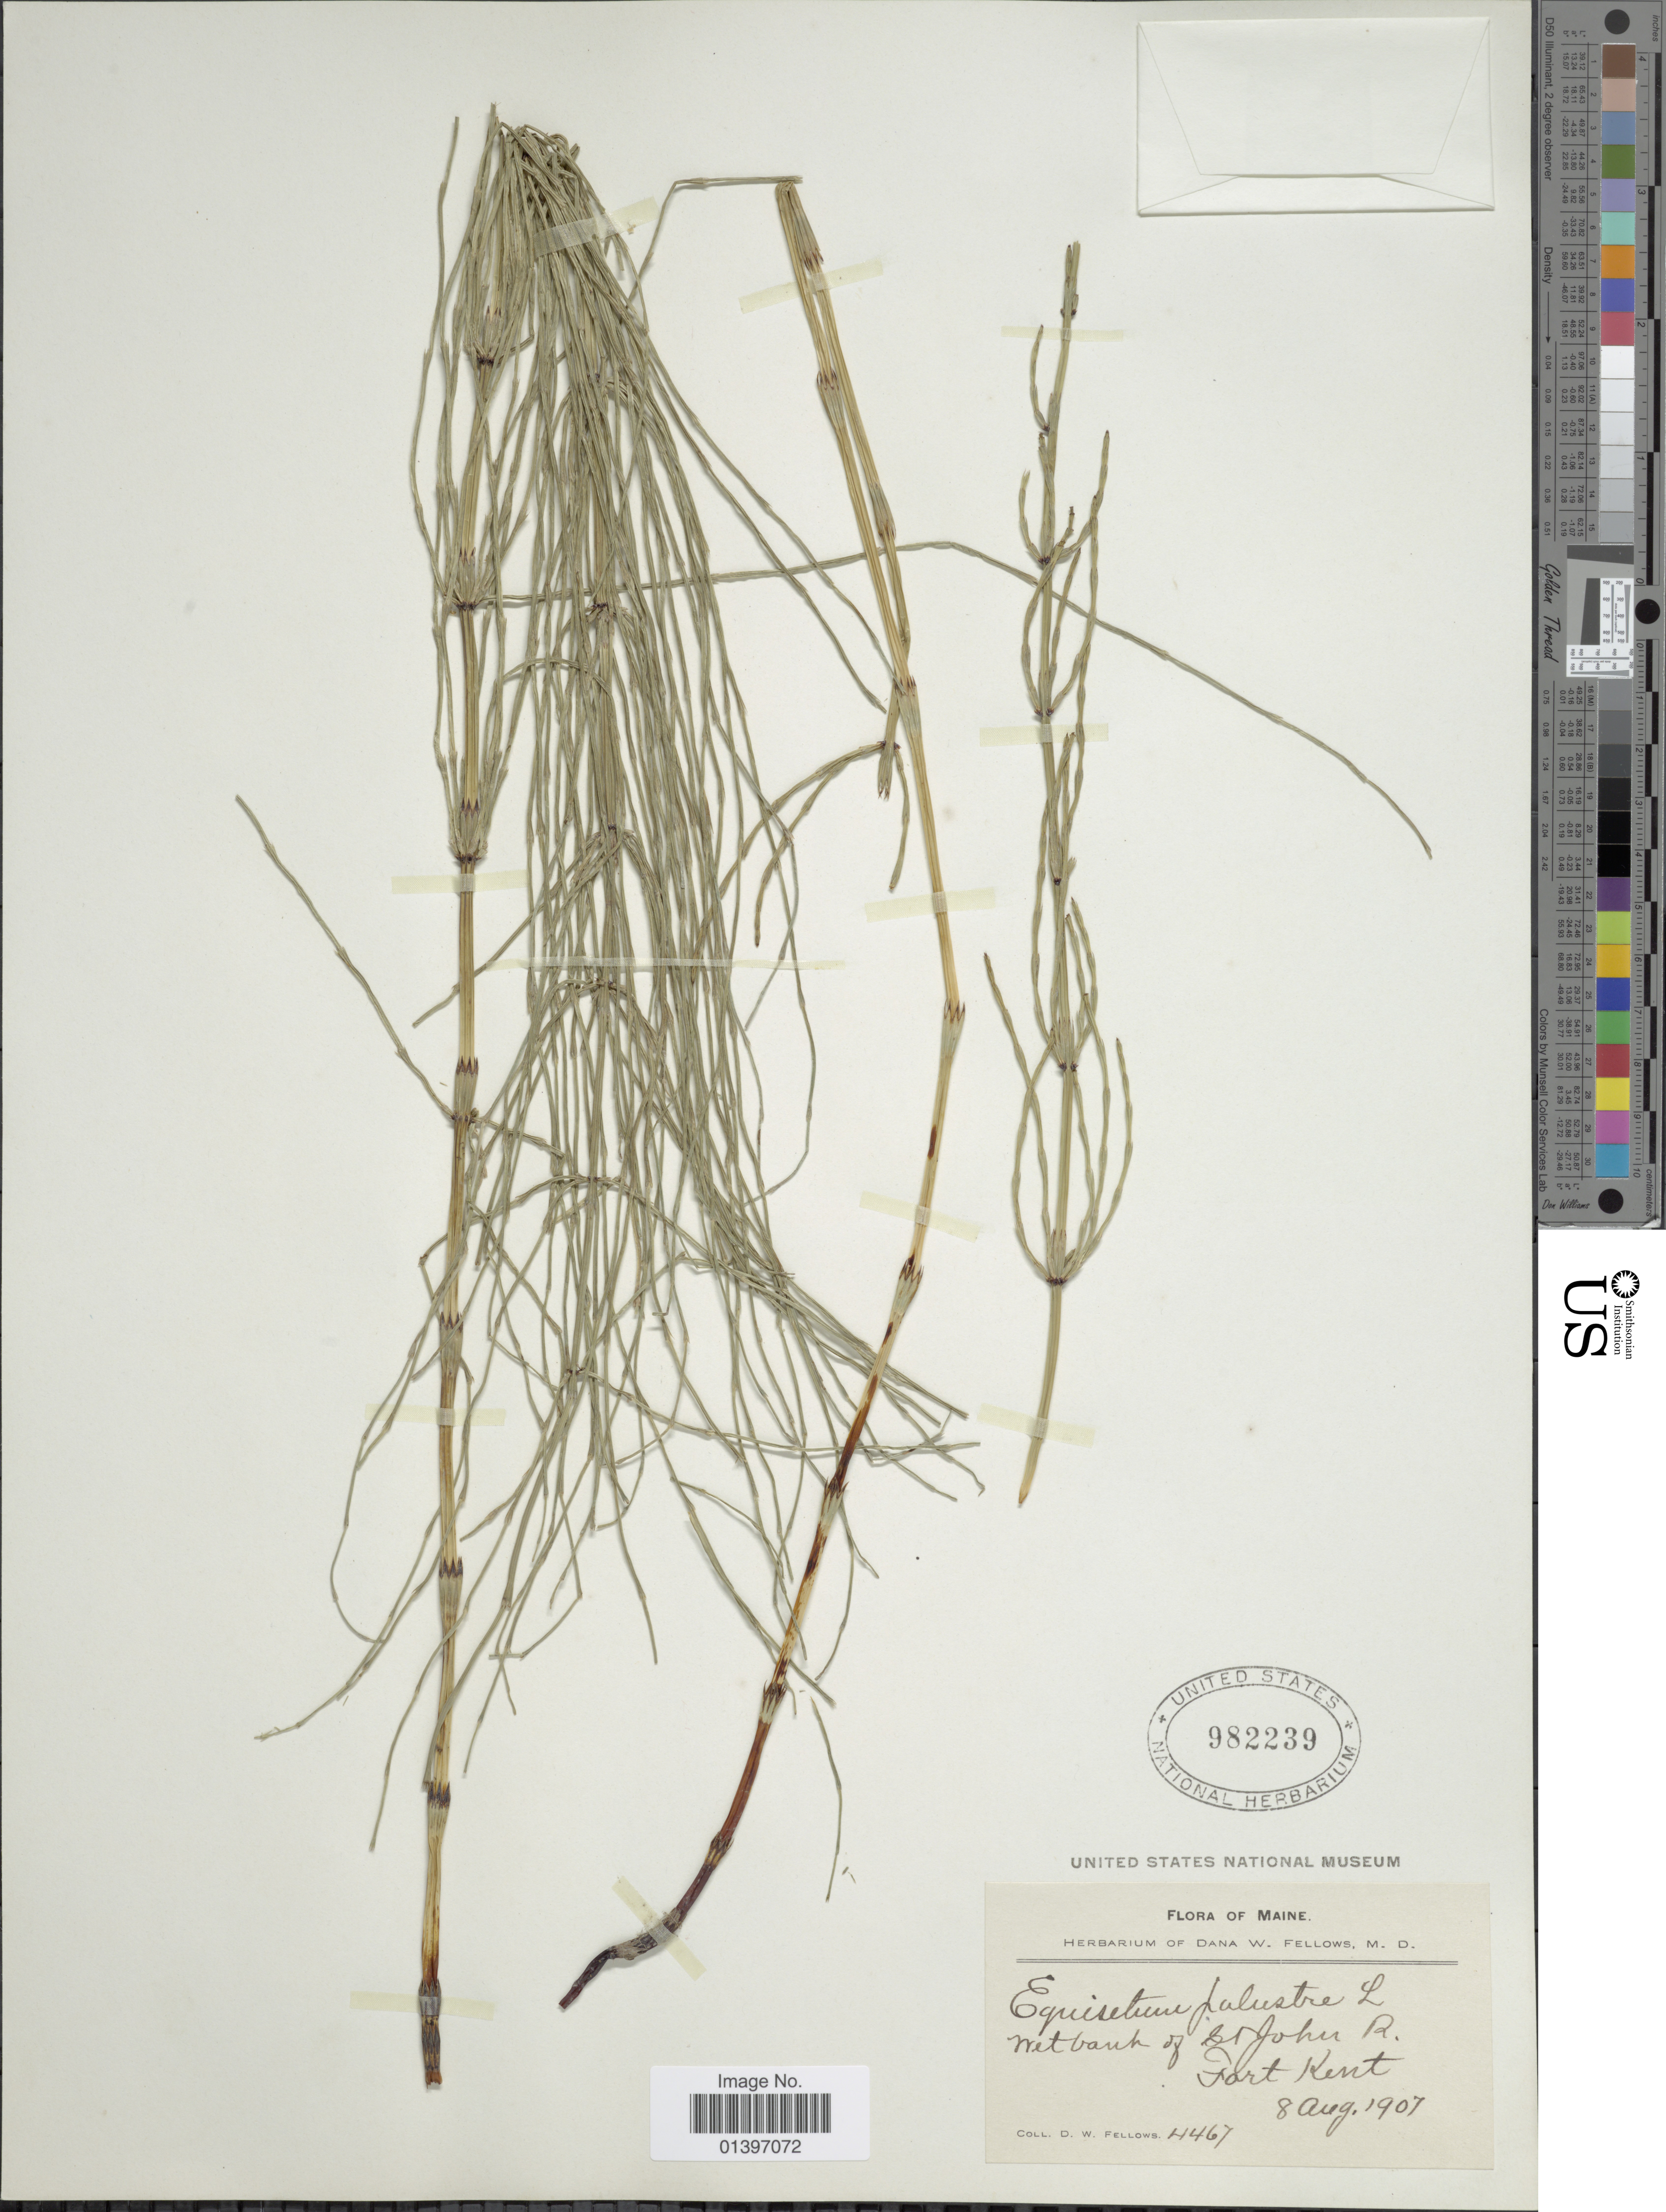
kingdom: Plantae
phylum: Tracheophyta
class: Polypodiopsida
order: Equisetales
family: Equisetaceae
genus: Equisetum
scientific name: Equisetum palustre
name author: L.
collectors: D. W. Fellows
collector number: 4467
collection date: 1907-08-08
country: United States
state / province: Maine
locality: Wet bank of St. John R. Fort Kent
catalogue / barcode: US 982239